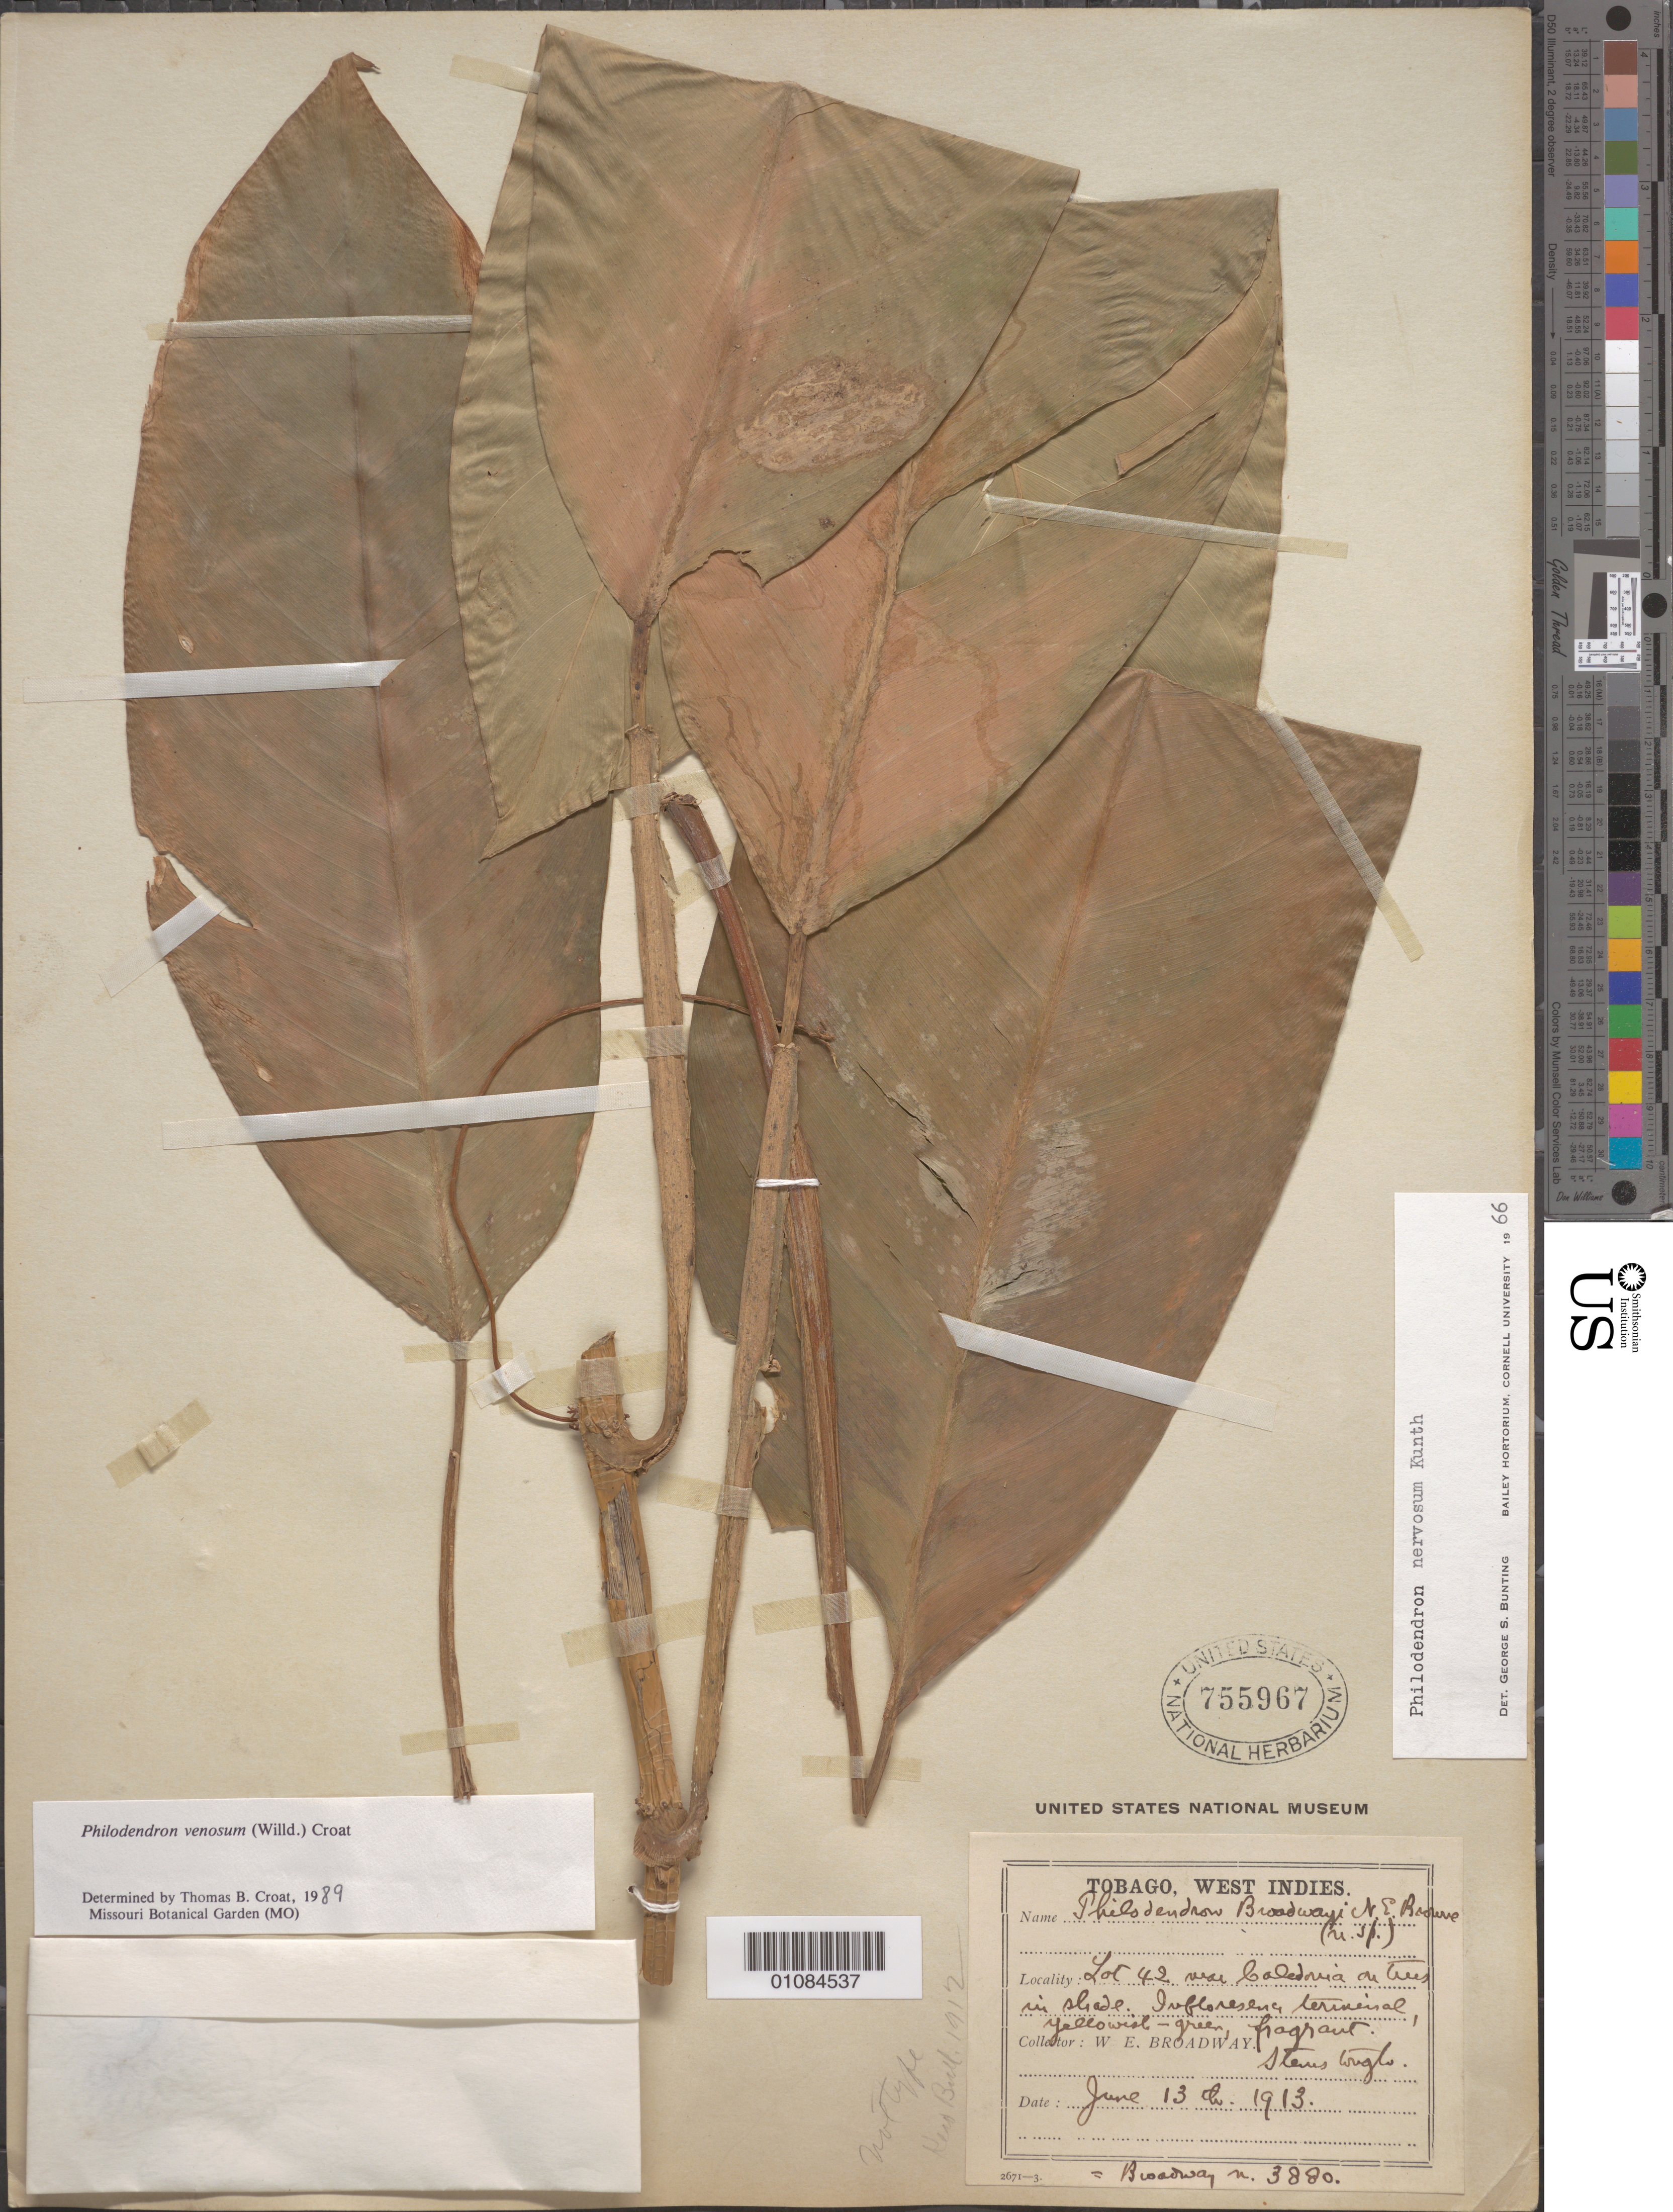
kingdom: Plantae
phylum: Tracheophyta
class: Liliopsida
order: Alismatales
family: Araceae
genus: Philodendron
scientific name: Philodendron venosum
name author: (Willd. ex Schult. & Schult. f.) Croat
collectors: W. E. Broadway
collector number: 3880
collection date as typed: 13 Jun 1913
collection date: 1913-06-13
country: Trinidad and Tobago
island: Tobago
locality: Lot 42 near Caledonia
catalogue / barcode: US 755967